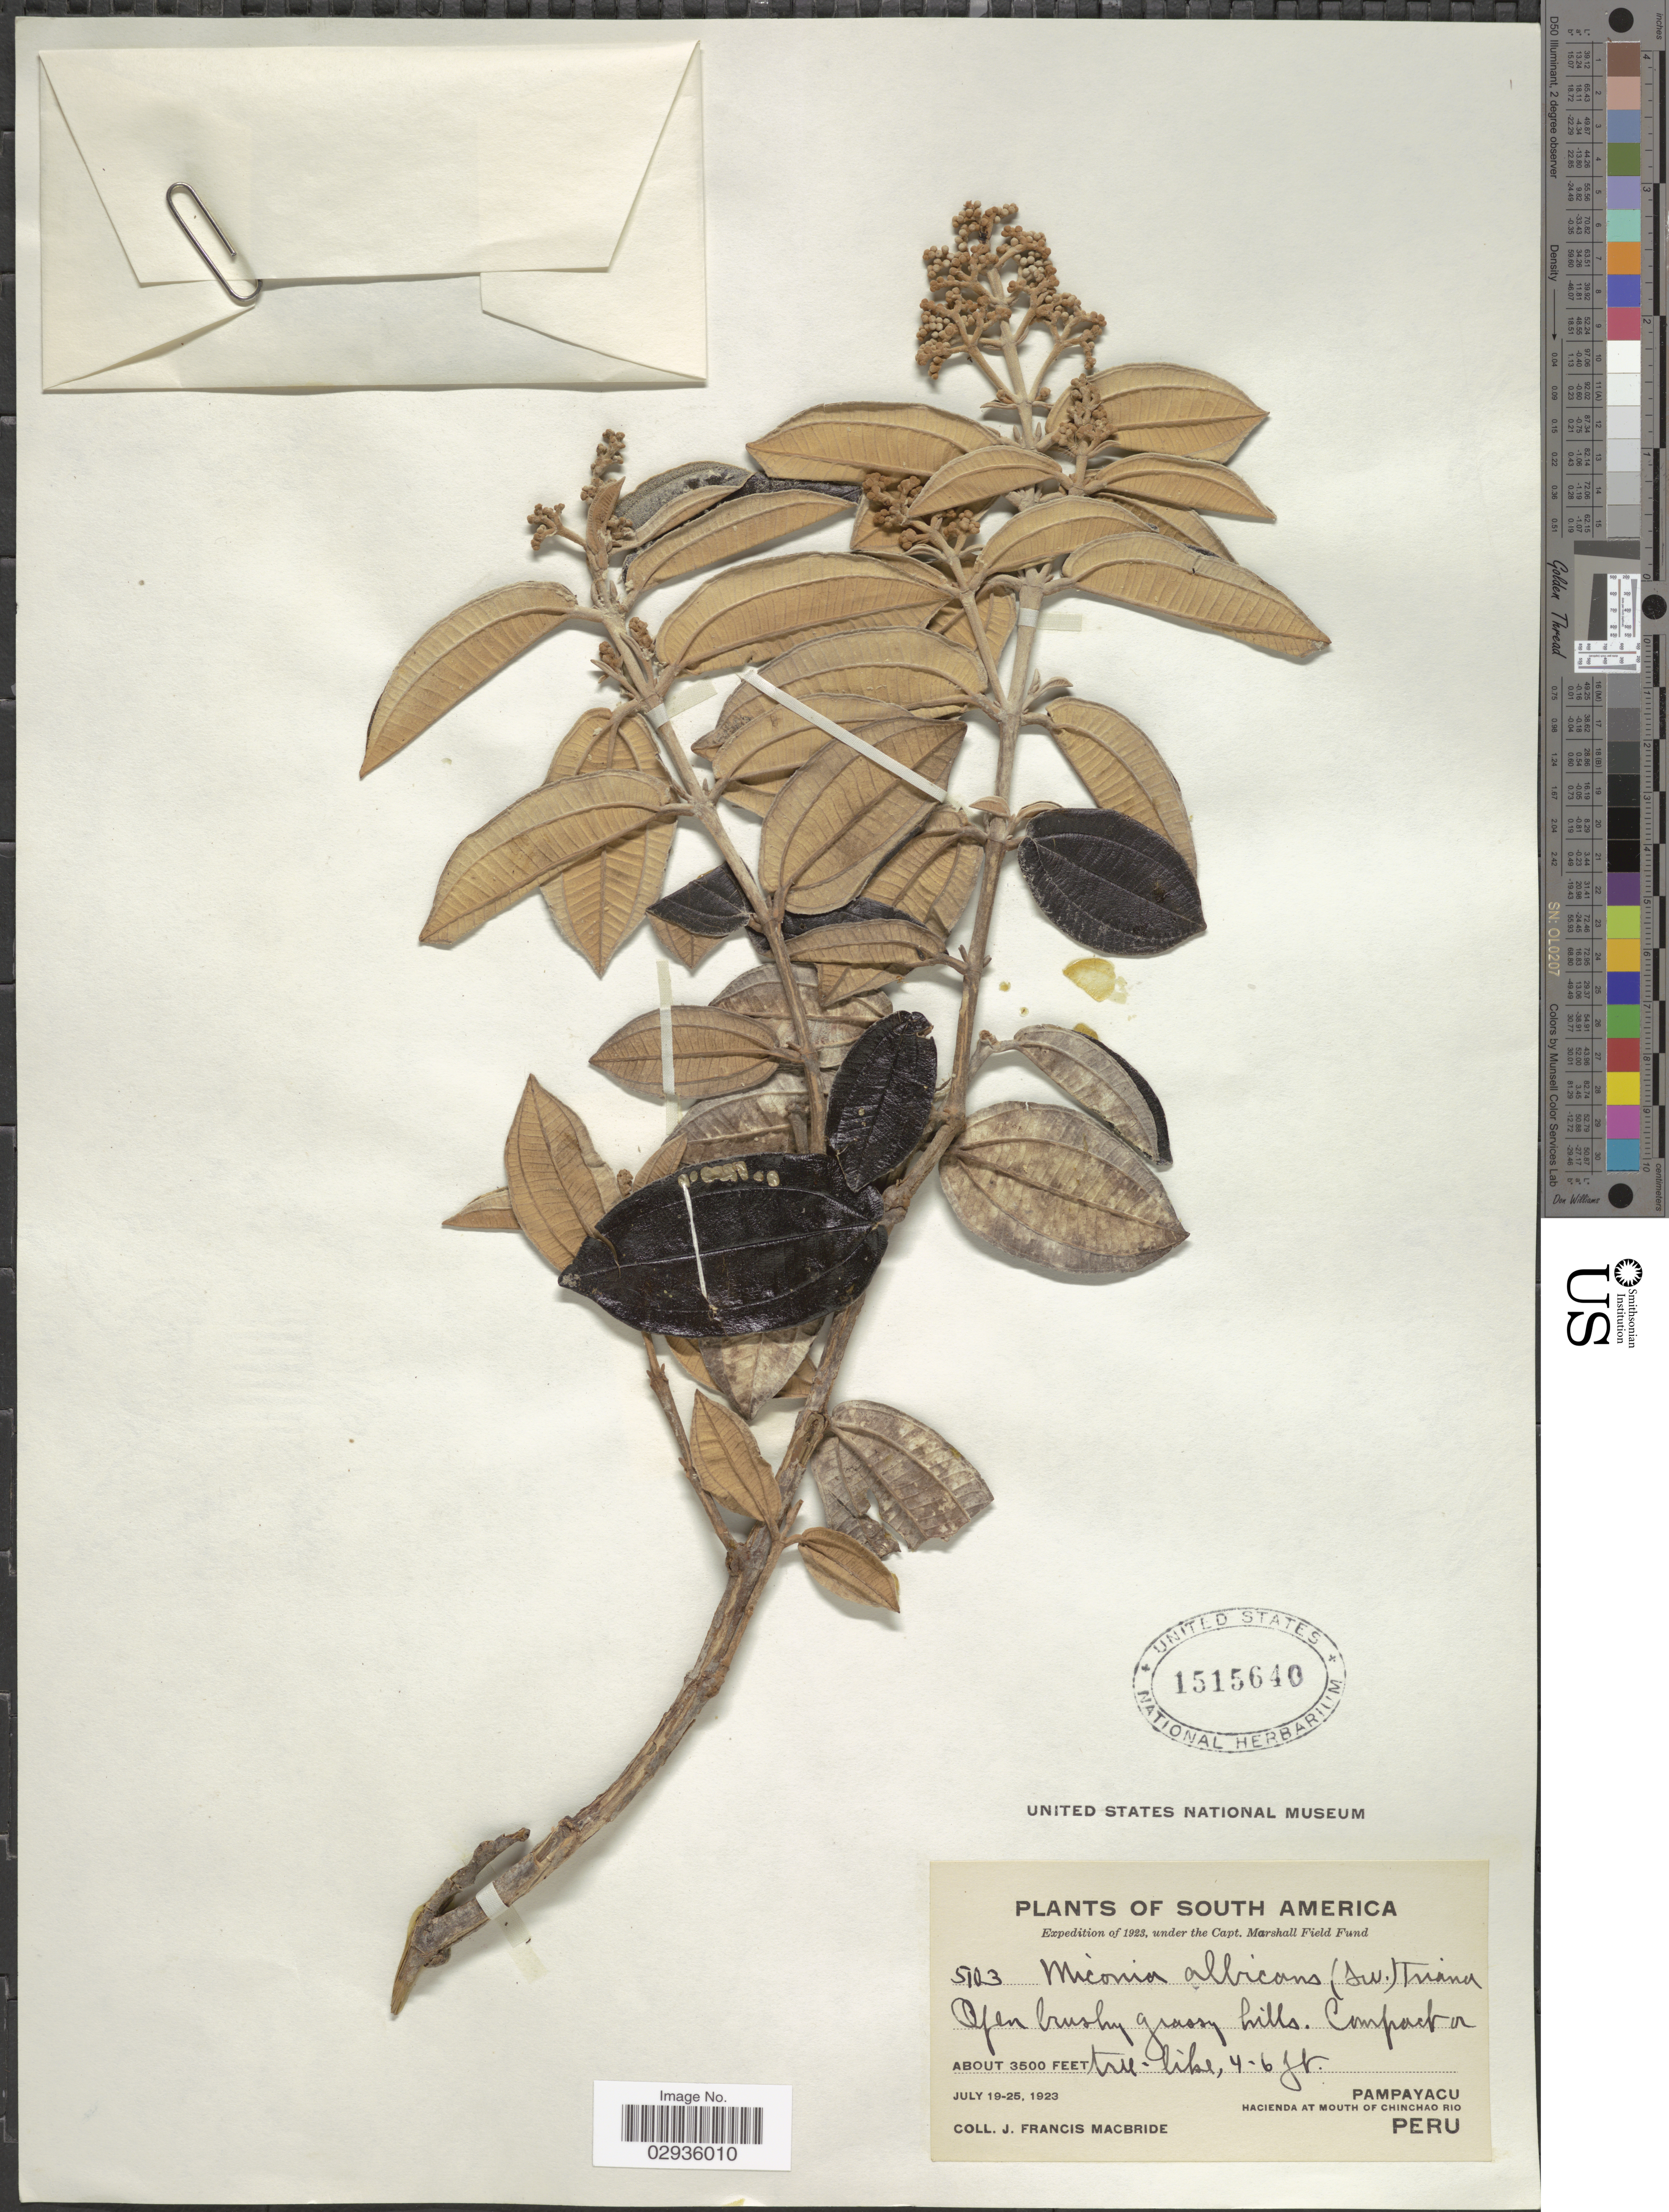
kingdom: Plantae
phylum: Tracheophyta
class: Magnoliopsida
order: Myrtales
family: Melastomataceae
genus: Miconia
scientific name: Miconia albicans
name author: (Sw.) Steud.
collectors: J. F. Macbride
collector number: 5103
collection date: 1923-07-19/1923-07-25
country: Peru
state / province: San Martín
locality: Pampayacu, Hacienda at mouth of Chinchao Rio.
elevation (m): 1067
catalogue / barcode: US 1515640